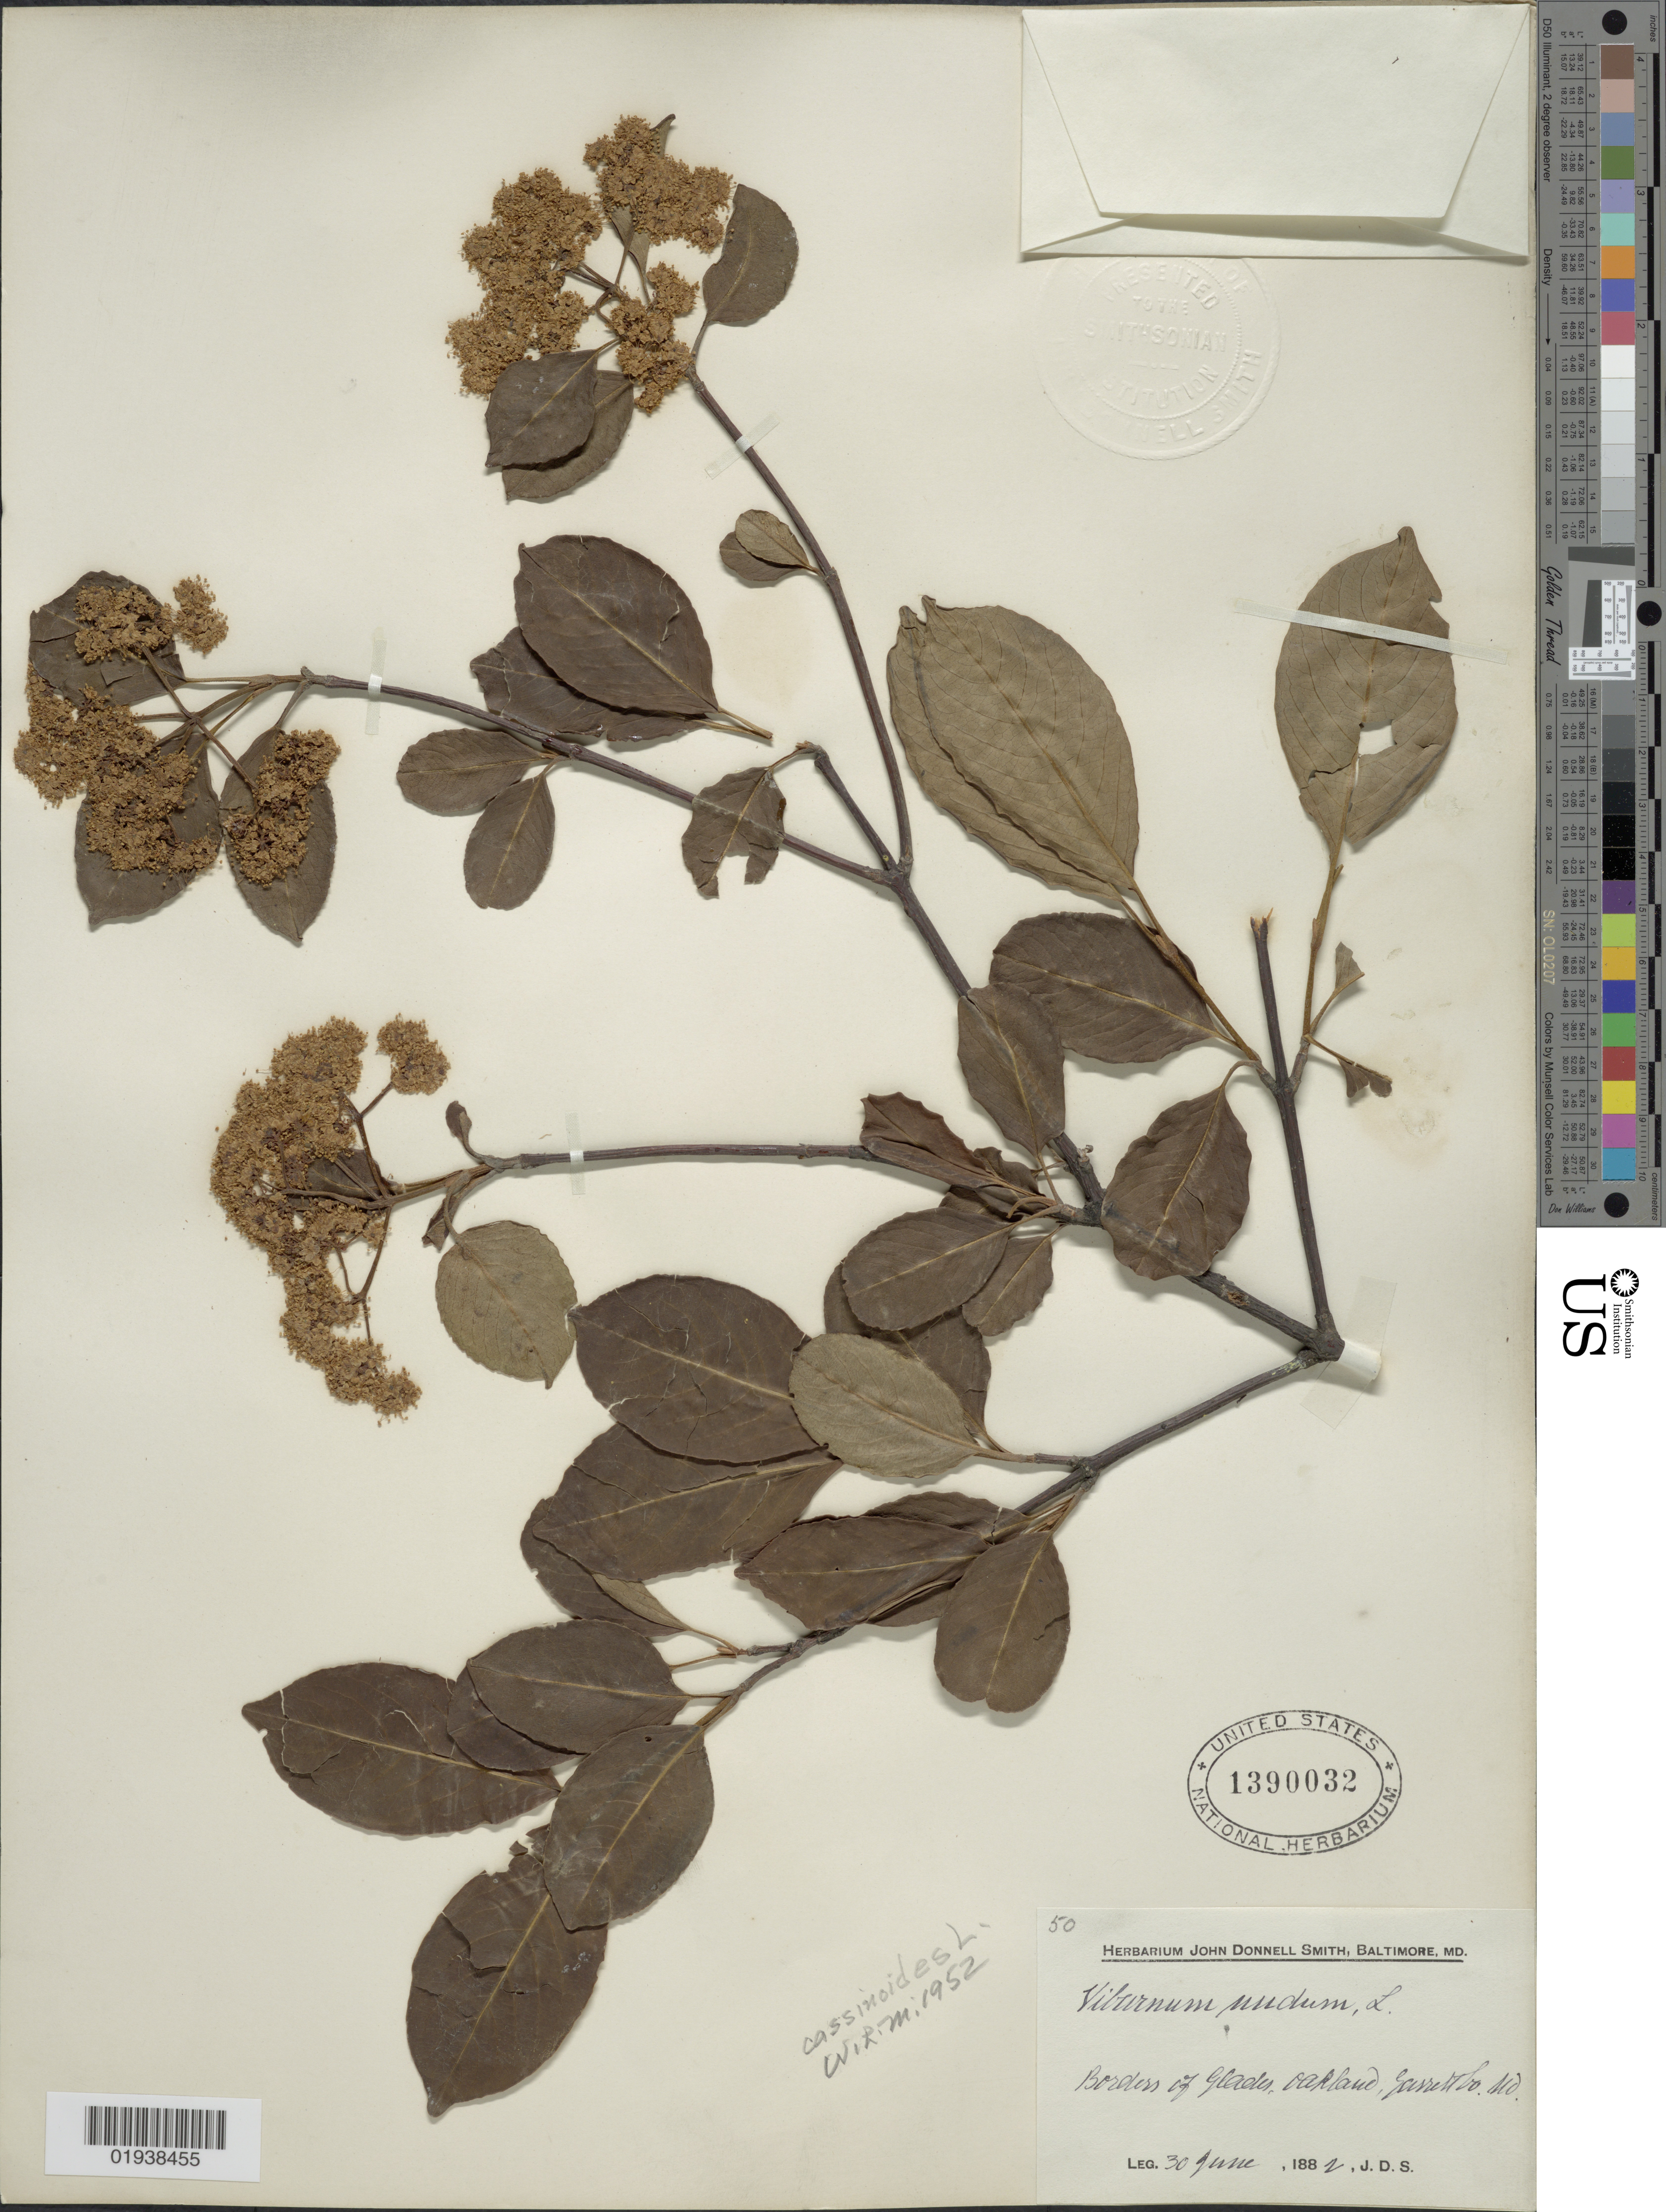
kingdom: Plantae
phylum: Tracheophyta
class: Magnoliopsida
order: Dipsacales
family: Viburnaceae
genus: Viburnum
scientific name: Viburnum cassinoides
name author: L.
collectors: J. Donnell Smith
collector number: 50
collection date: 1882-06-30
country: United States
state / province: Maryland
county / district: Garrett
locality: Borders of Glades, Oakland, Garrett Co.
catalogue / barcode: US 1390032